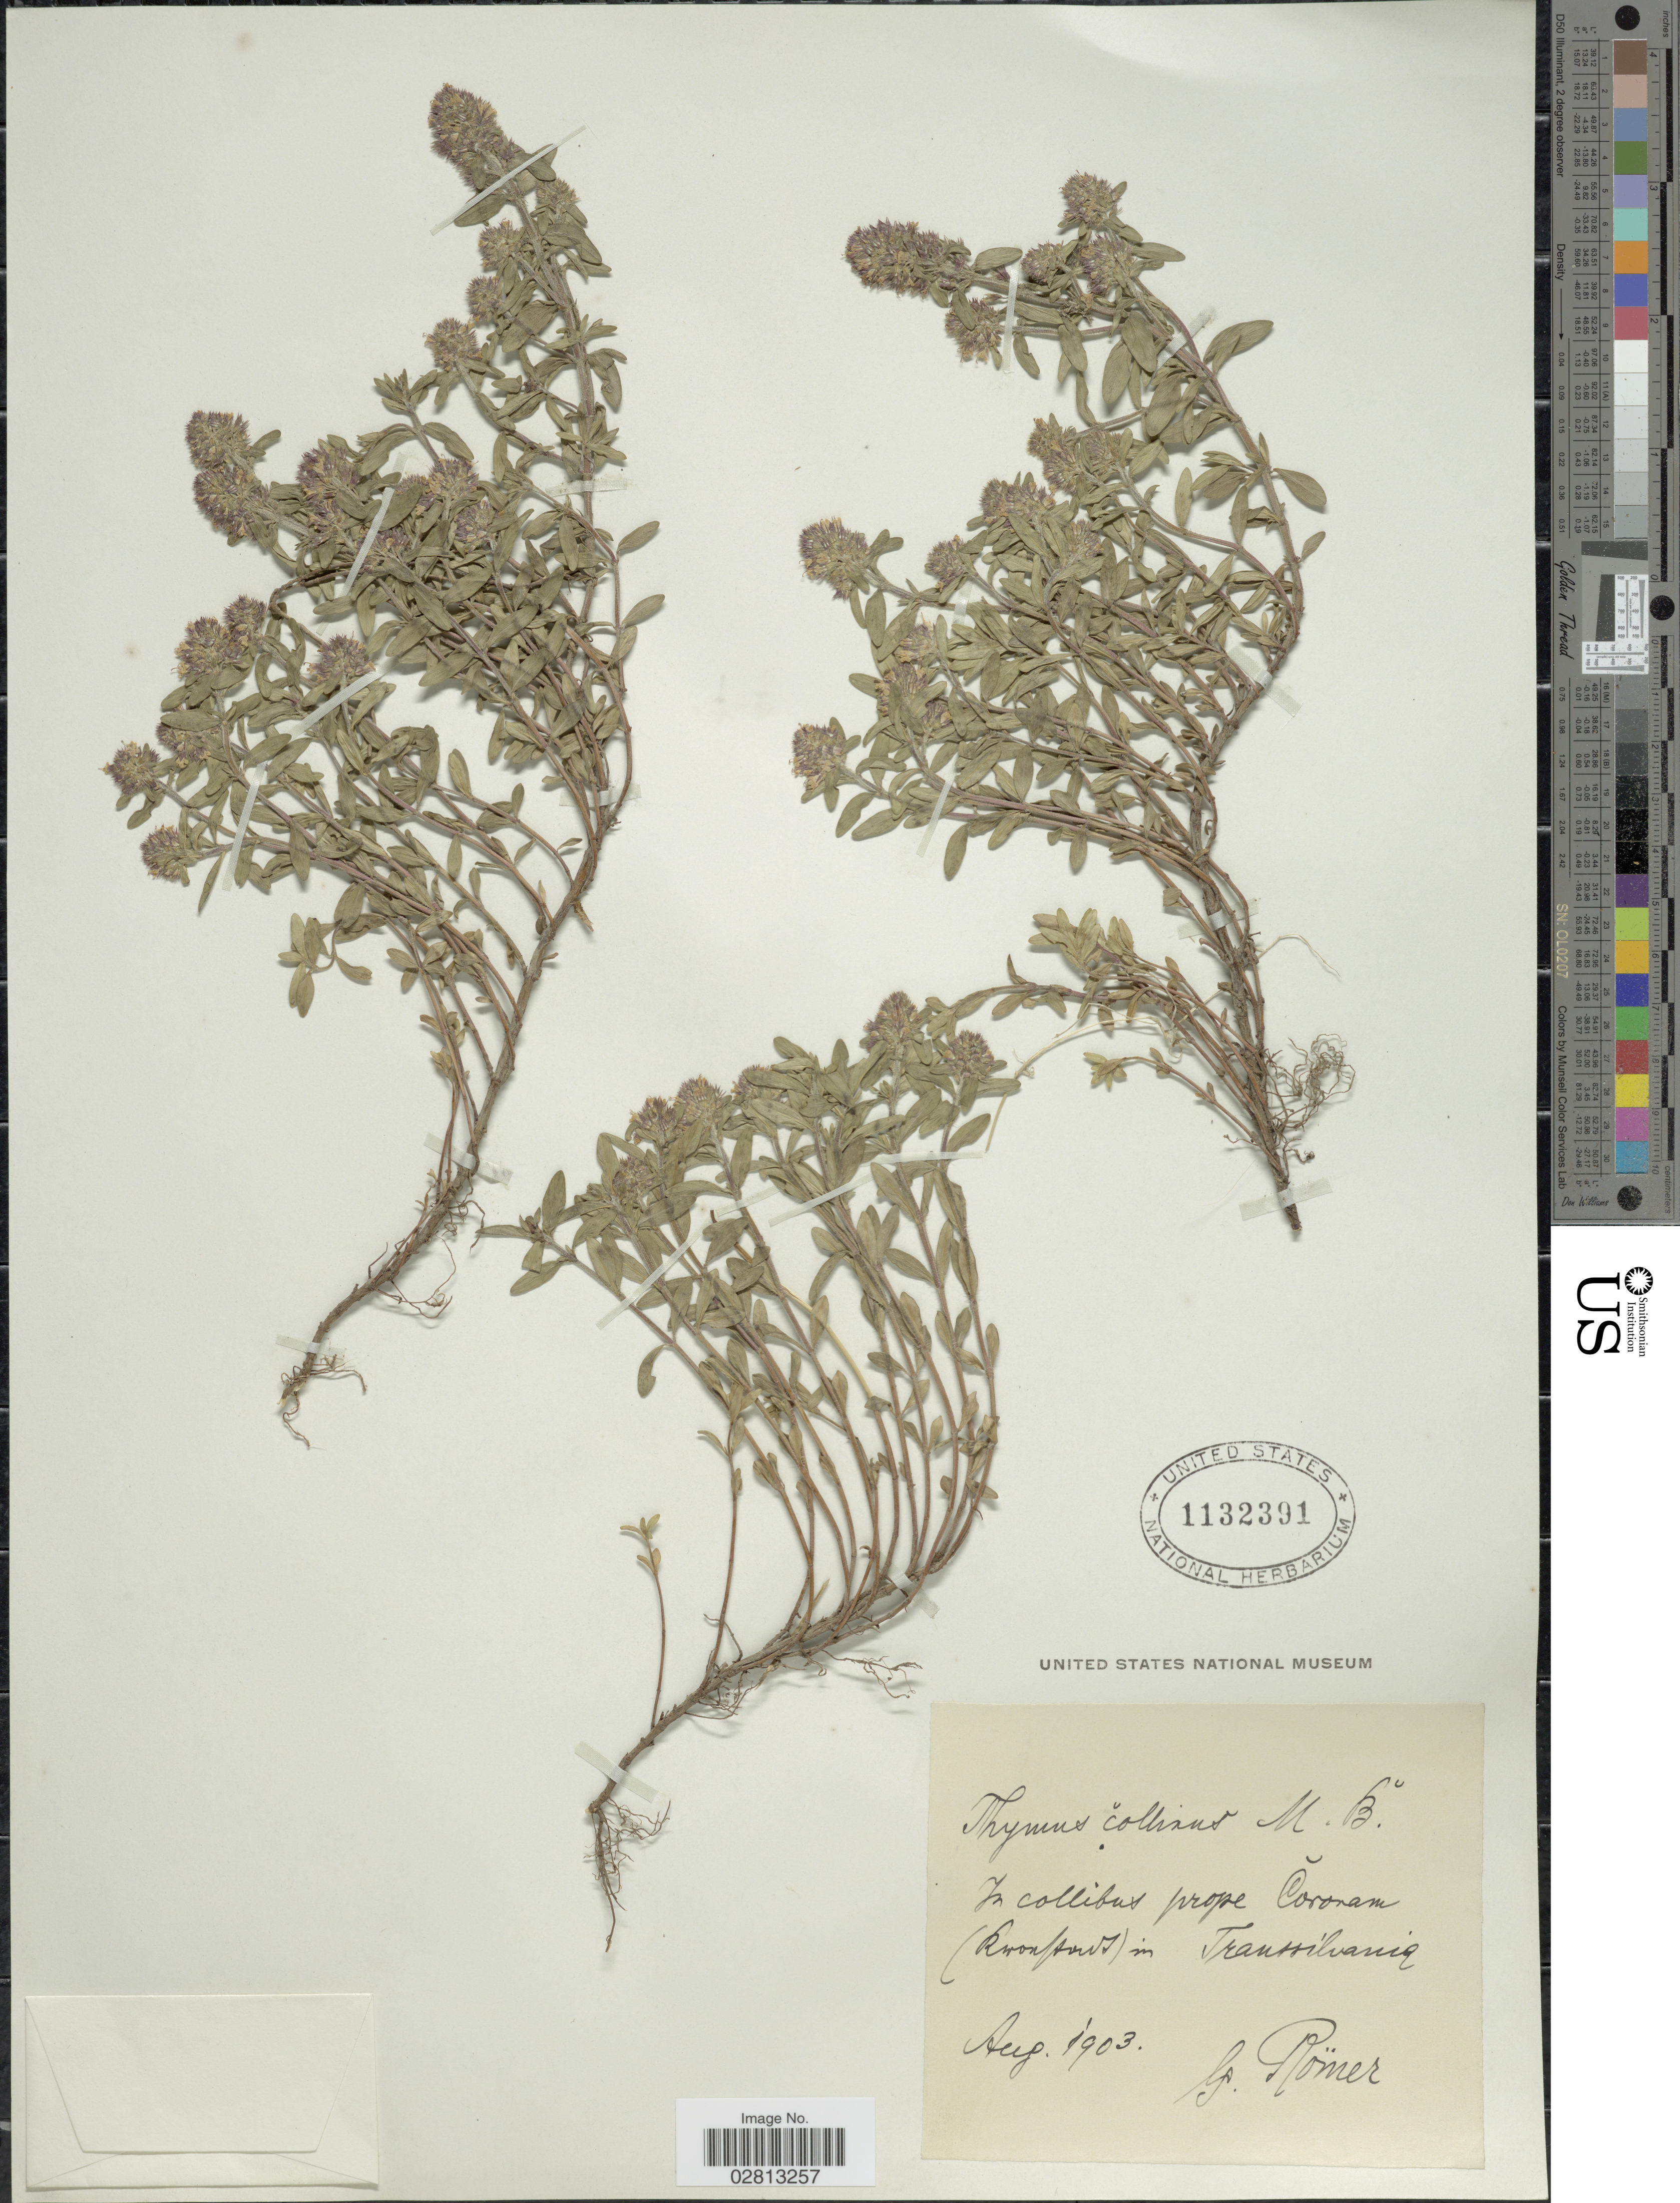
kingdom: Plantae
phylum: Tracheophyta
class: Magnoliopsida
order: Lamiales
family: Lamiaceae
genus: Thymus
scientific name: Thymus collinus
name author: M. Bieb.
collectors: G. Romer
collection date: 1903-08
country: Romania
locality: In collibus prope Coronam (Kronfaus [interpreted]) in Transsilvania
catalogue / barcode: US 1132391